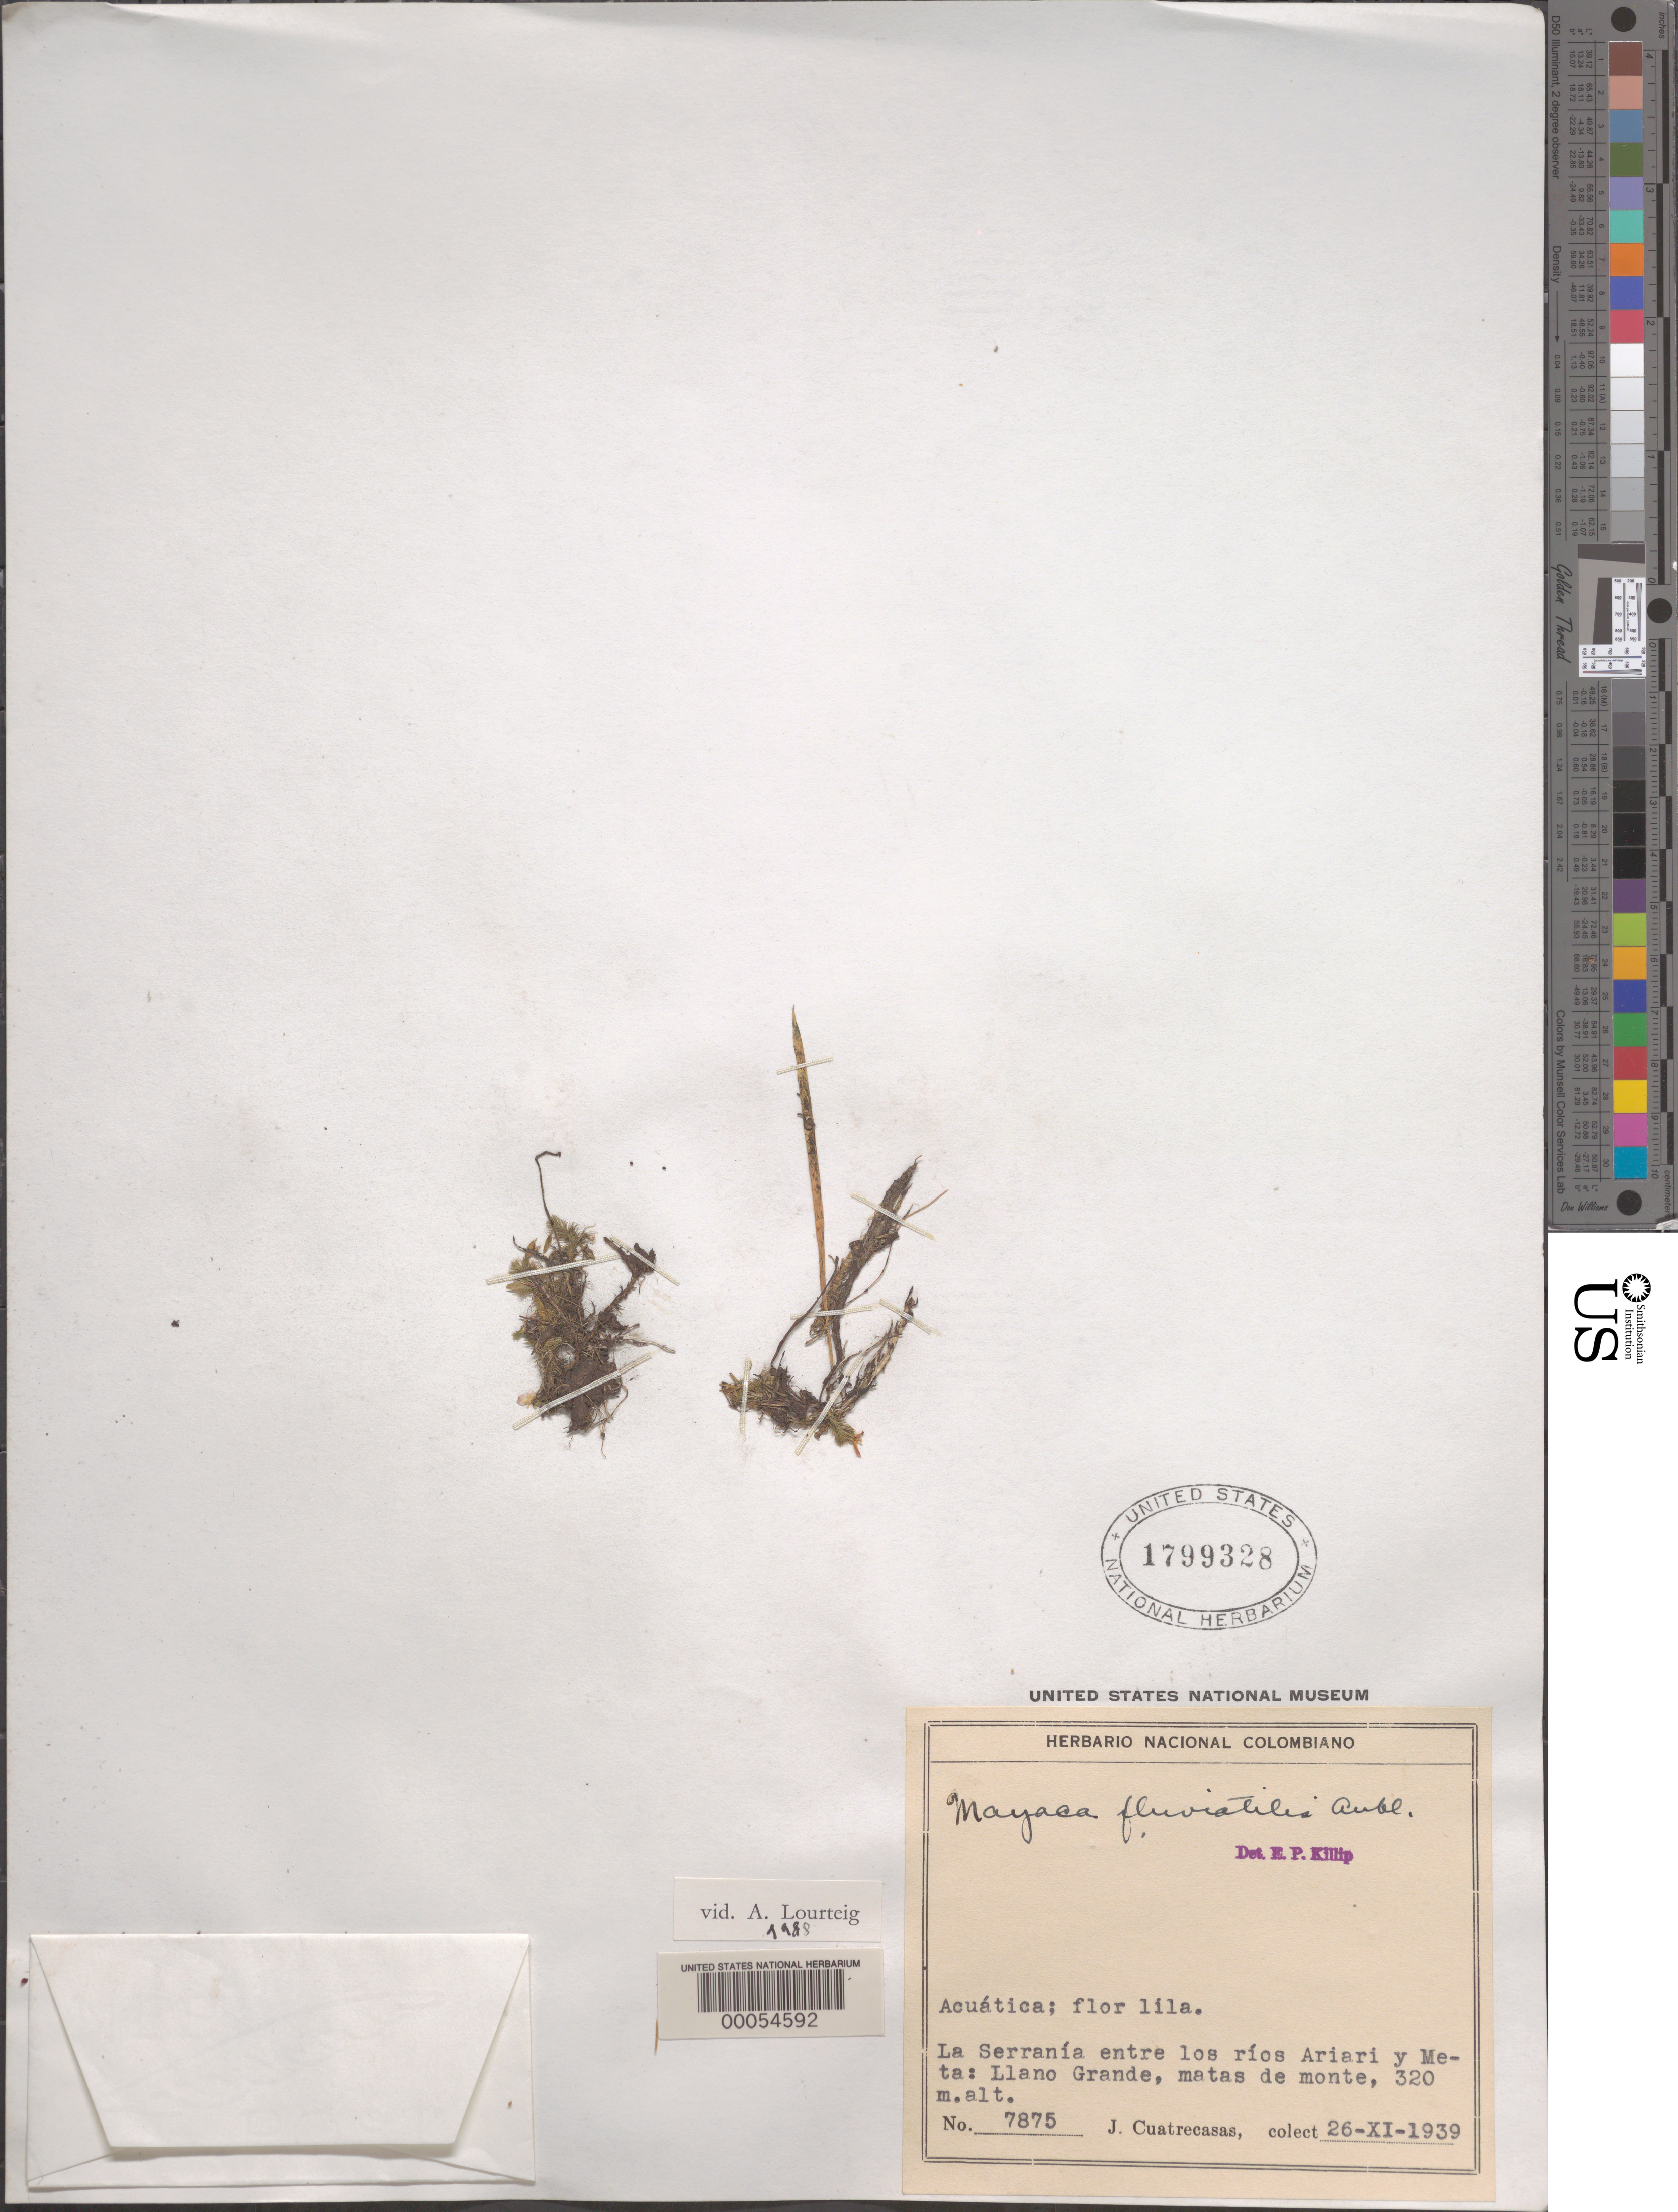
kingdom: Plantae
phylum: Tracheophyta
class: Liliopsida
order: Poales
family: Mayacaceae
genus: Mayaca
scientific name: Mayaca fluviatilis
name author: Aubl.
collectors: J. Cuatrecasas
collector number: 7875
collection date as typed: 26 Nov 1939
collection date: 1939-11-26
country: Colombia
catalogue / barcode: US 1799328